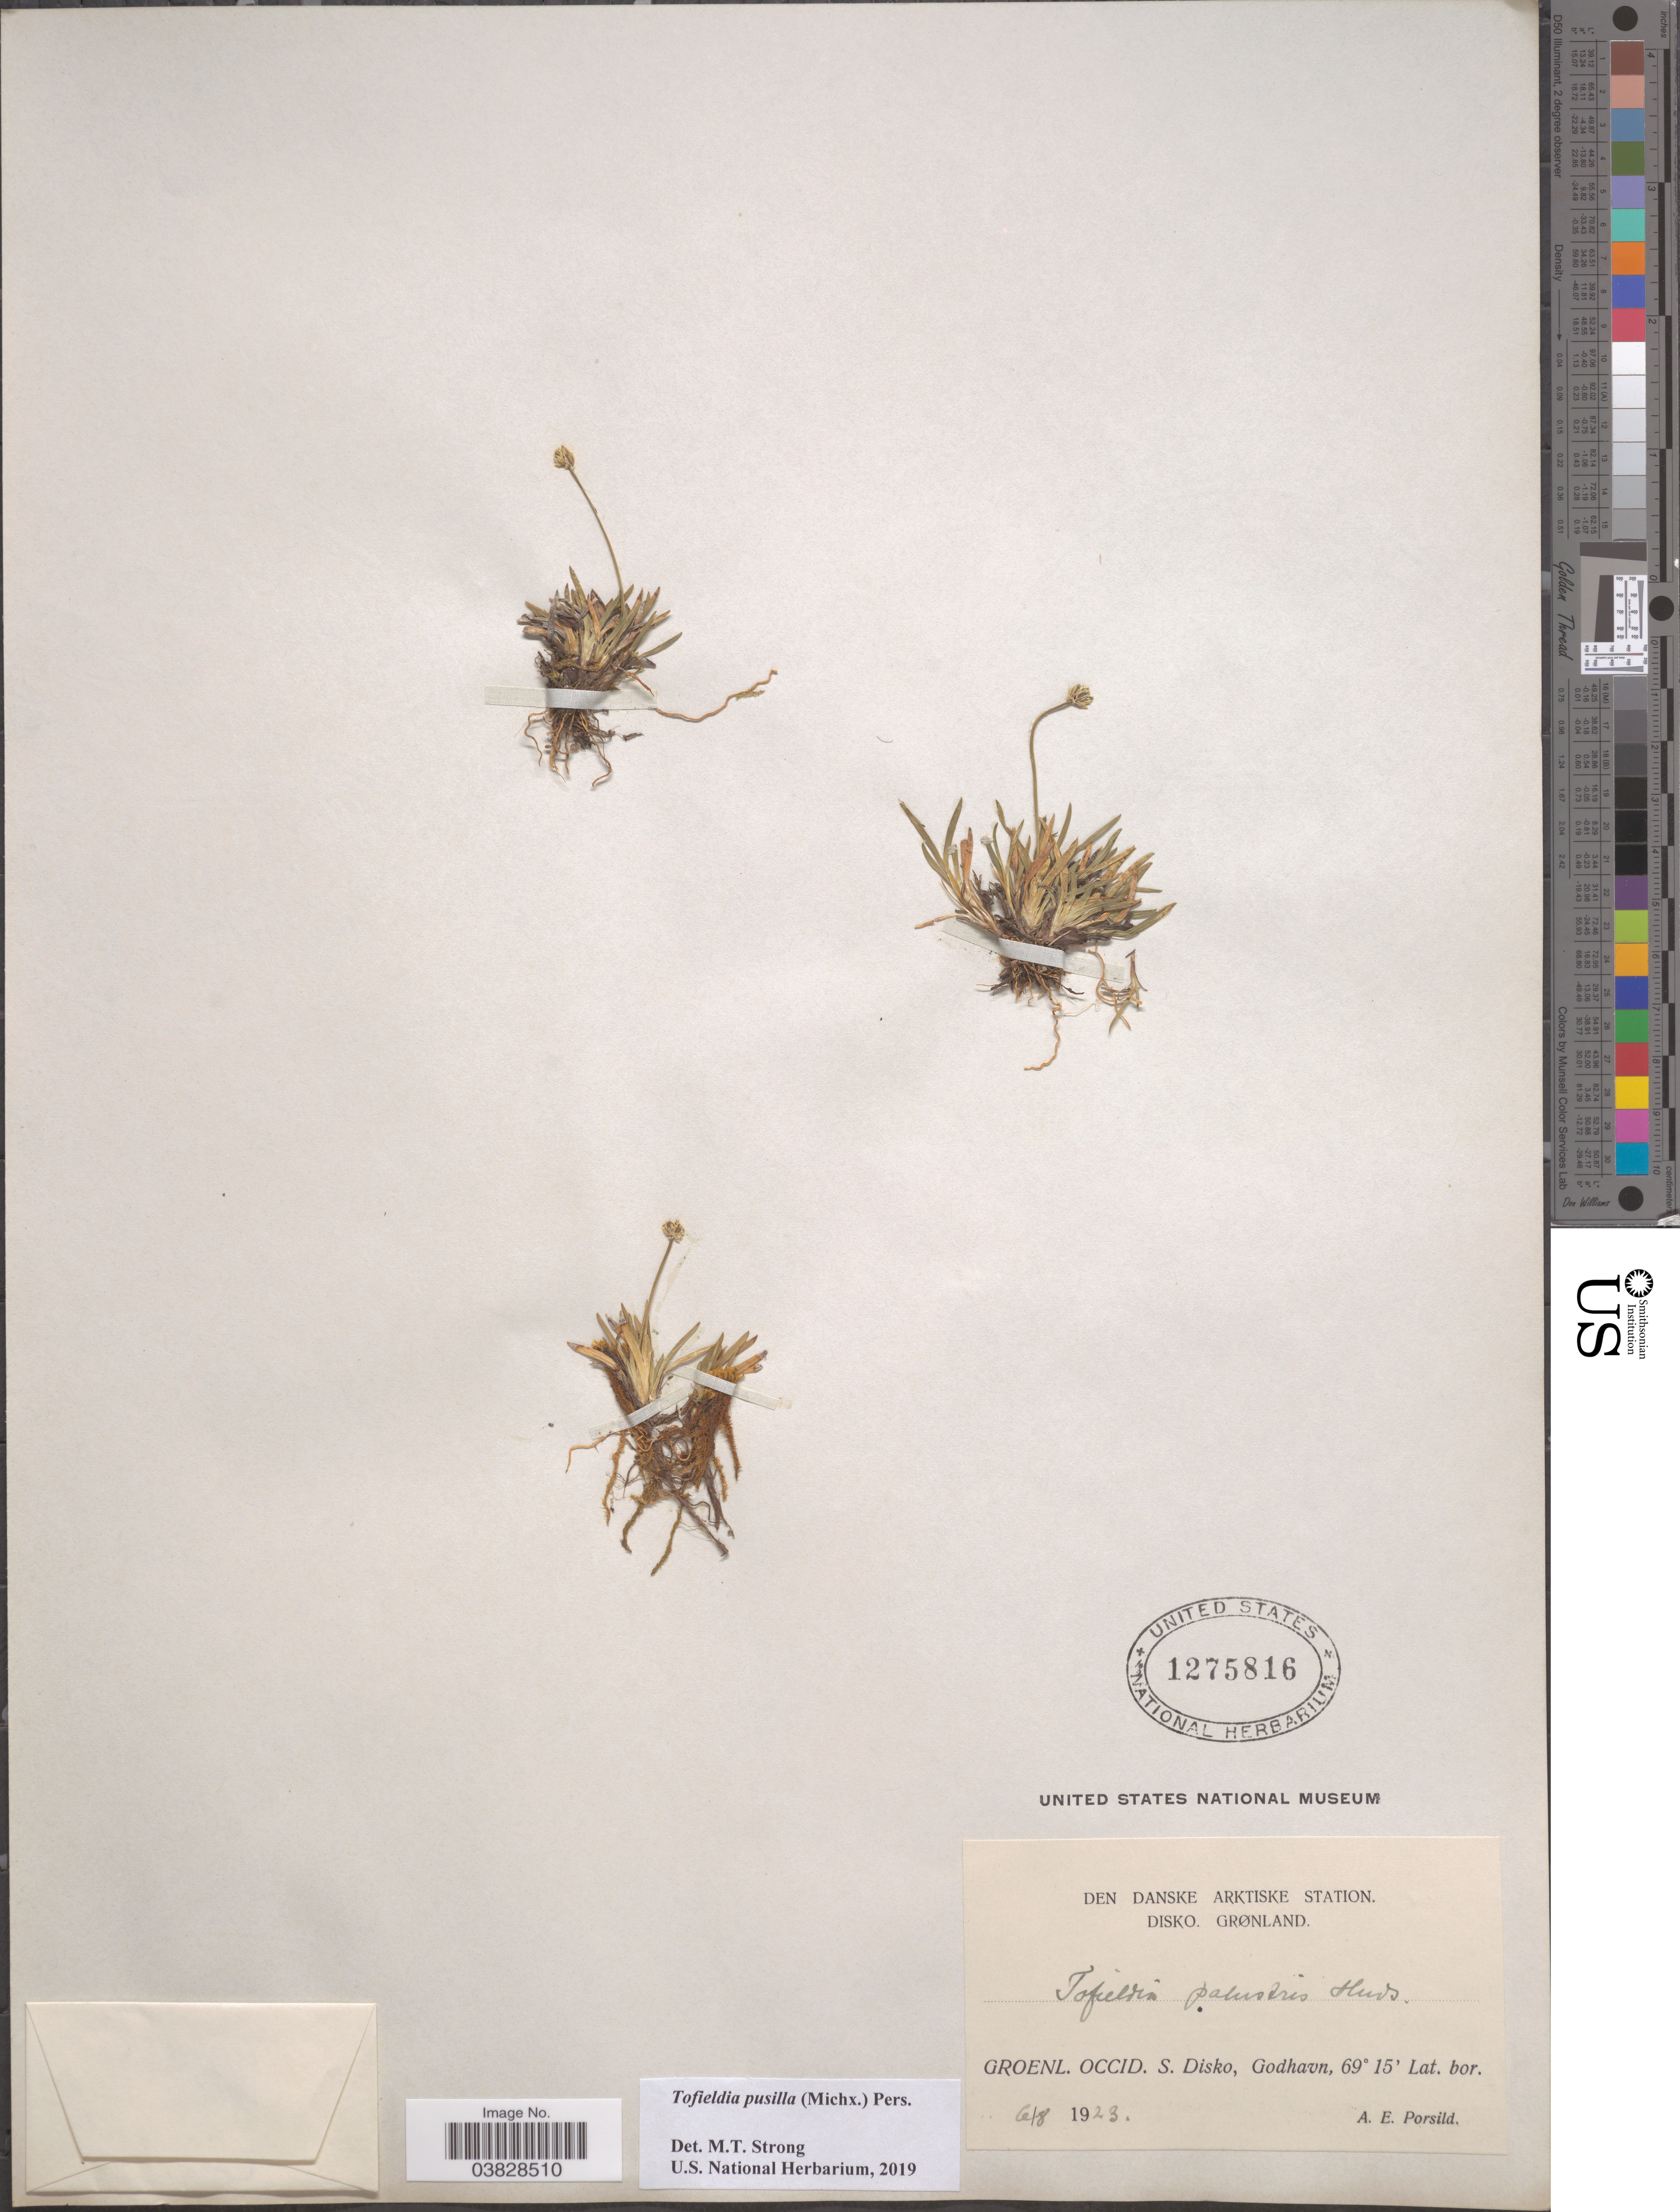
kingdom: Plantae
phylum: Tracheophyta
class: Liliopsida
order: Alismatales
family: Tofieldiaceae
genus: Tofieldia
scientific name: Tofieldia pusilla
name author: (Michx.) Pers.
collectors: A. E. Porsild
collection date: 1923-08-06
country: Greenland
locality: Den Danske Arktiske Station. Disko. Grønland. Groenl. Occid. S. Disko, Godhavn.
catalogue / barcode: US 1275816